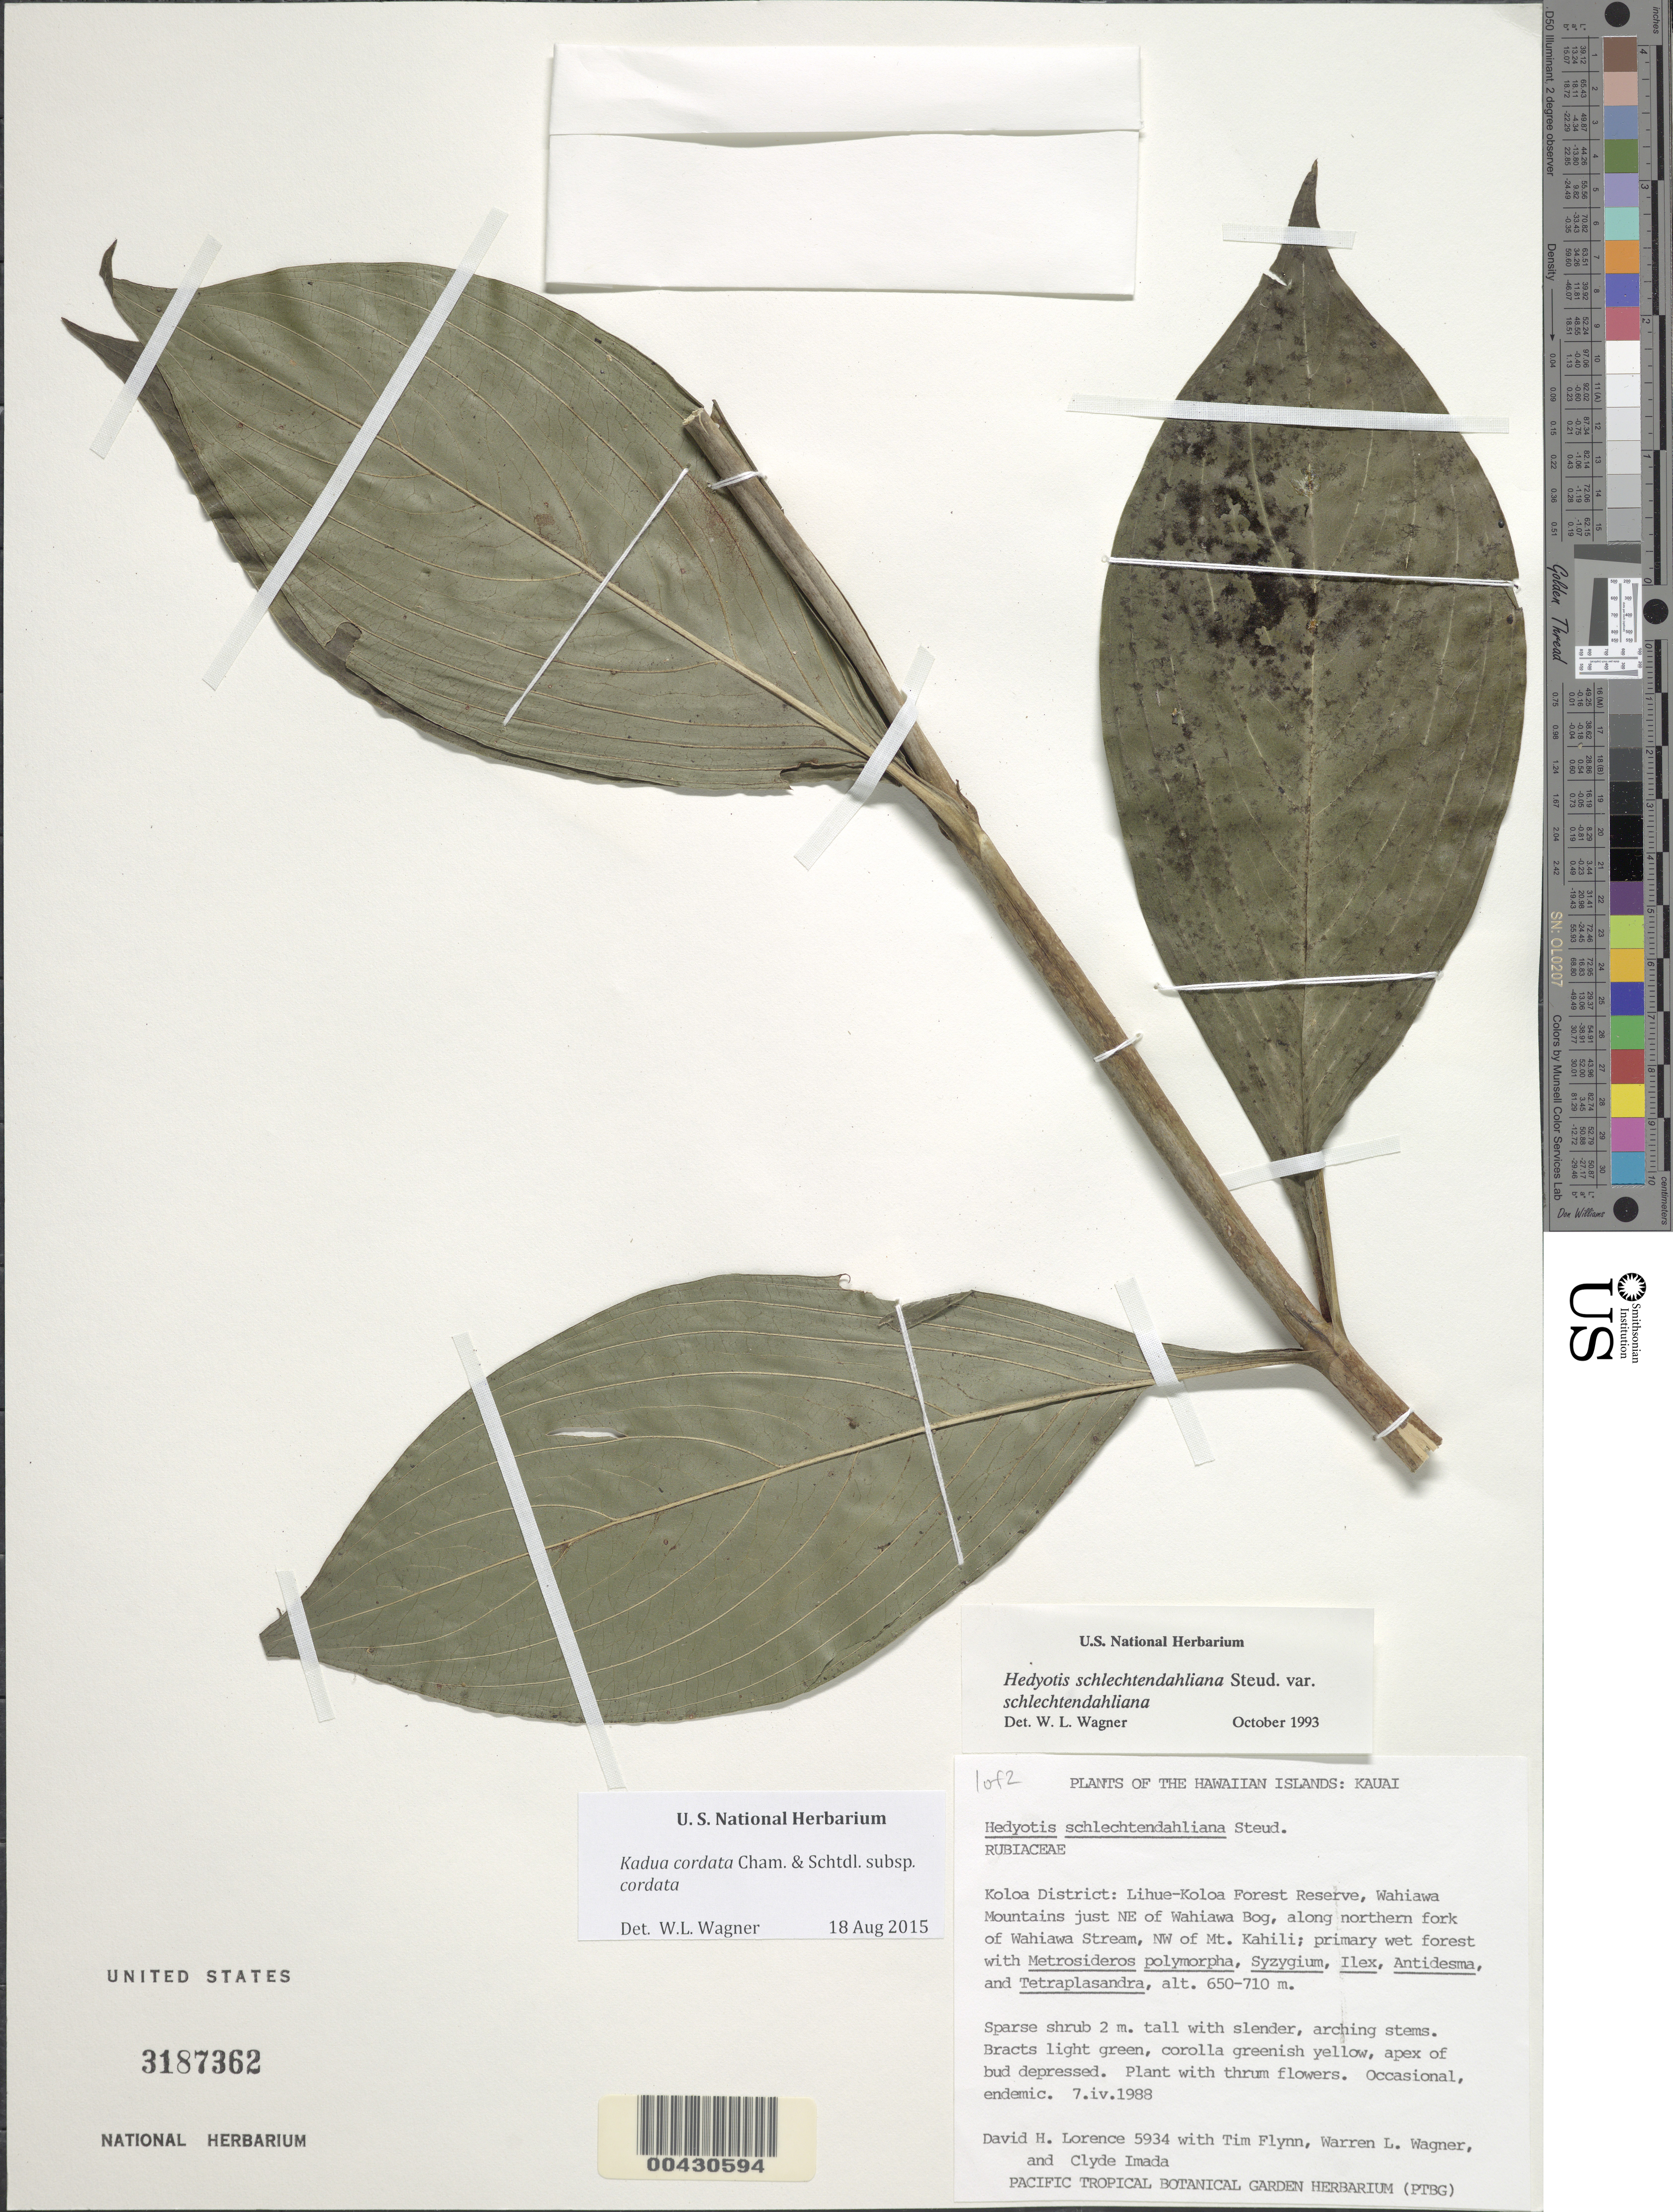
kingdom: Plantae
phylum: Tracheophyta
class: Magnoliopsida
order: Gentianales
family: Rubiaceae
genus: Kadua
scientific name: Kadua cordata subsp. cordata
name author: Cham. & Schltdl.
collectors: D. Lorence, T. W. Flynn, W. L. Wagner & C. Imada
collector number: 5934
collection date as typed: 7 Apr 1988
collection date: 1988-04-07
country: United States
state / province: Hawaii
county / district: Kauai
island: Kaua'i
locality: Koloa Dist.: Lihue-Koloa Frst. Rsrv., Wahiawa Mtns. just NE of Wahiawa Bog, along nrtn. fork of Wahiawa Strm., NW of Mt. Kahili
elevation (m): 650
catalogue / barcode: US 3187362